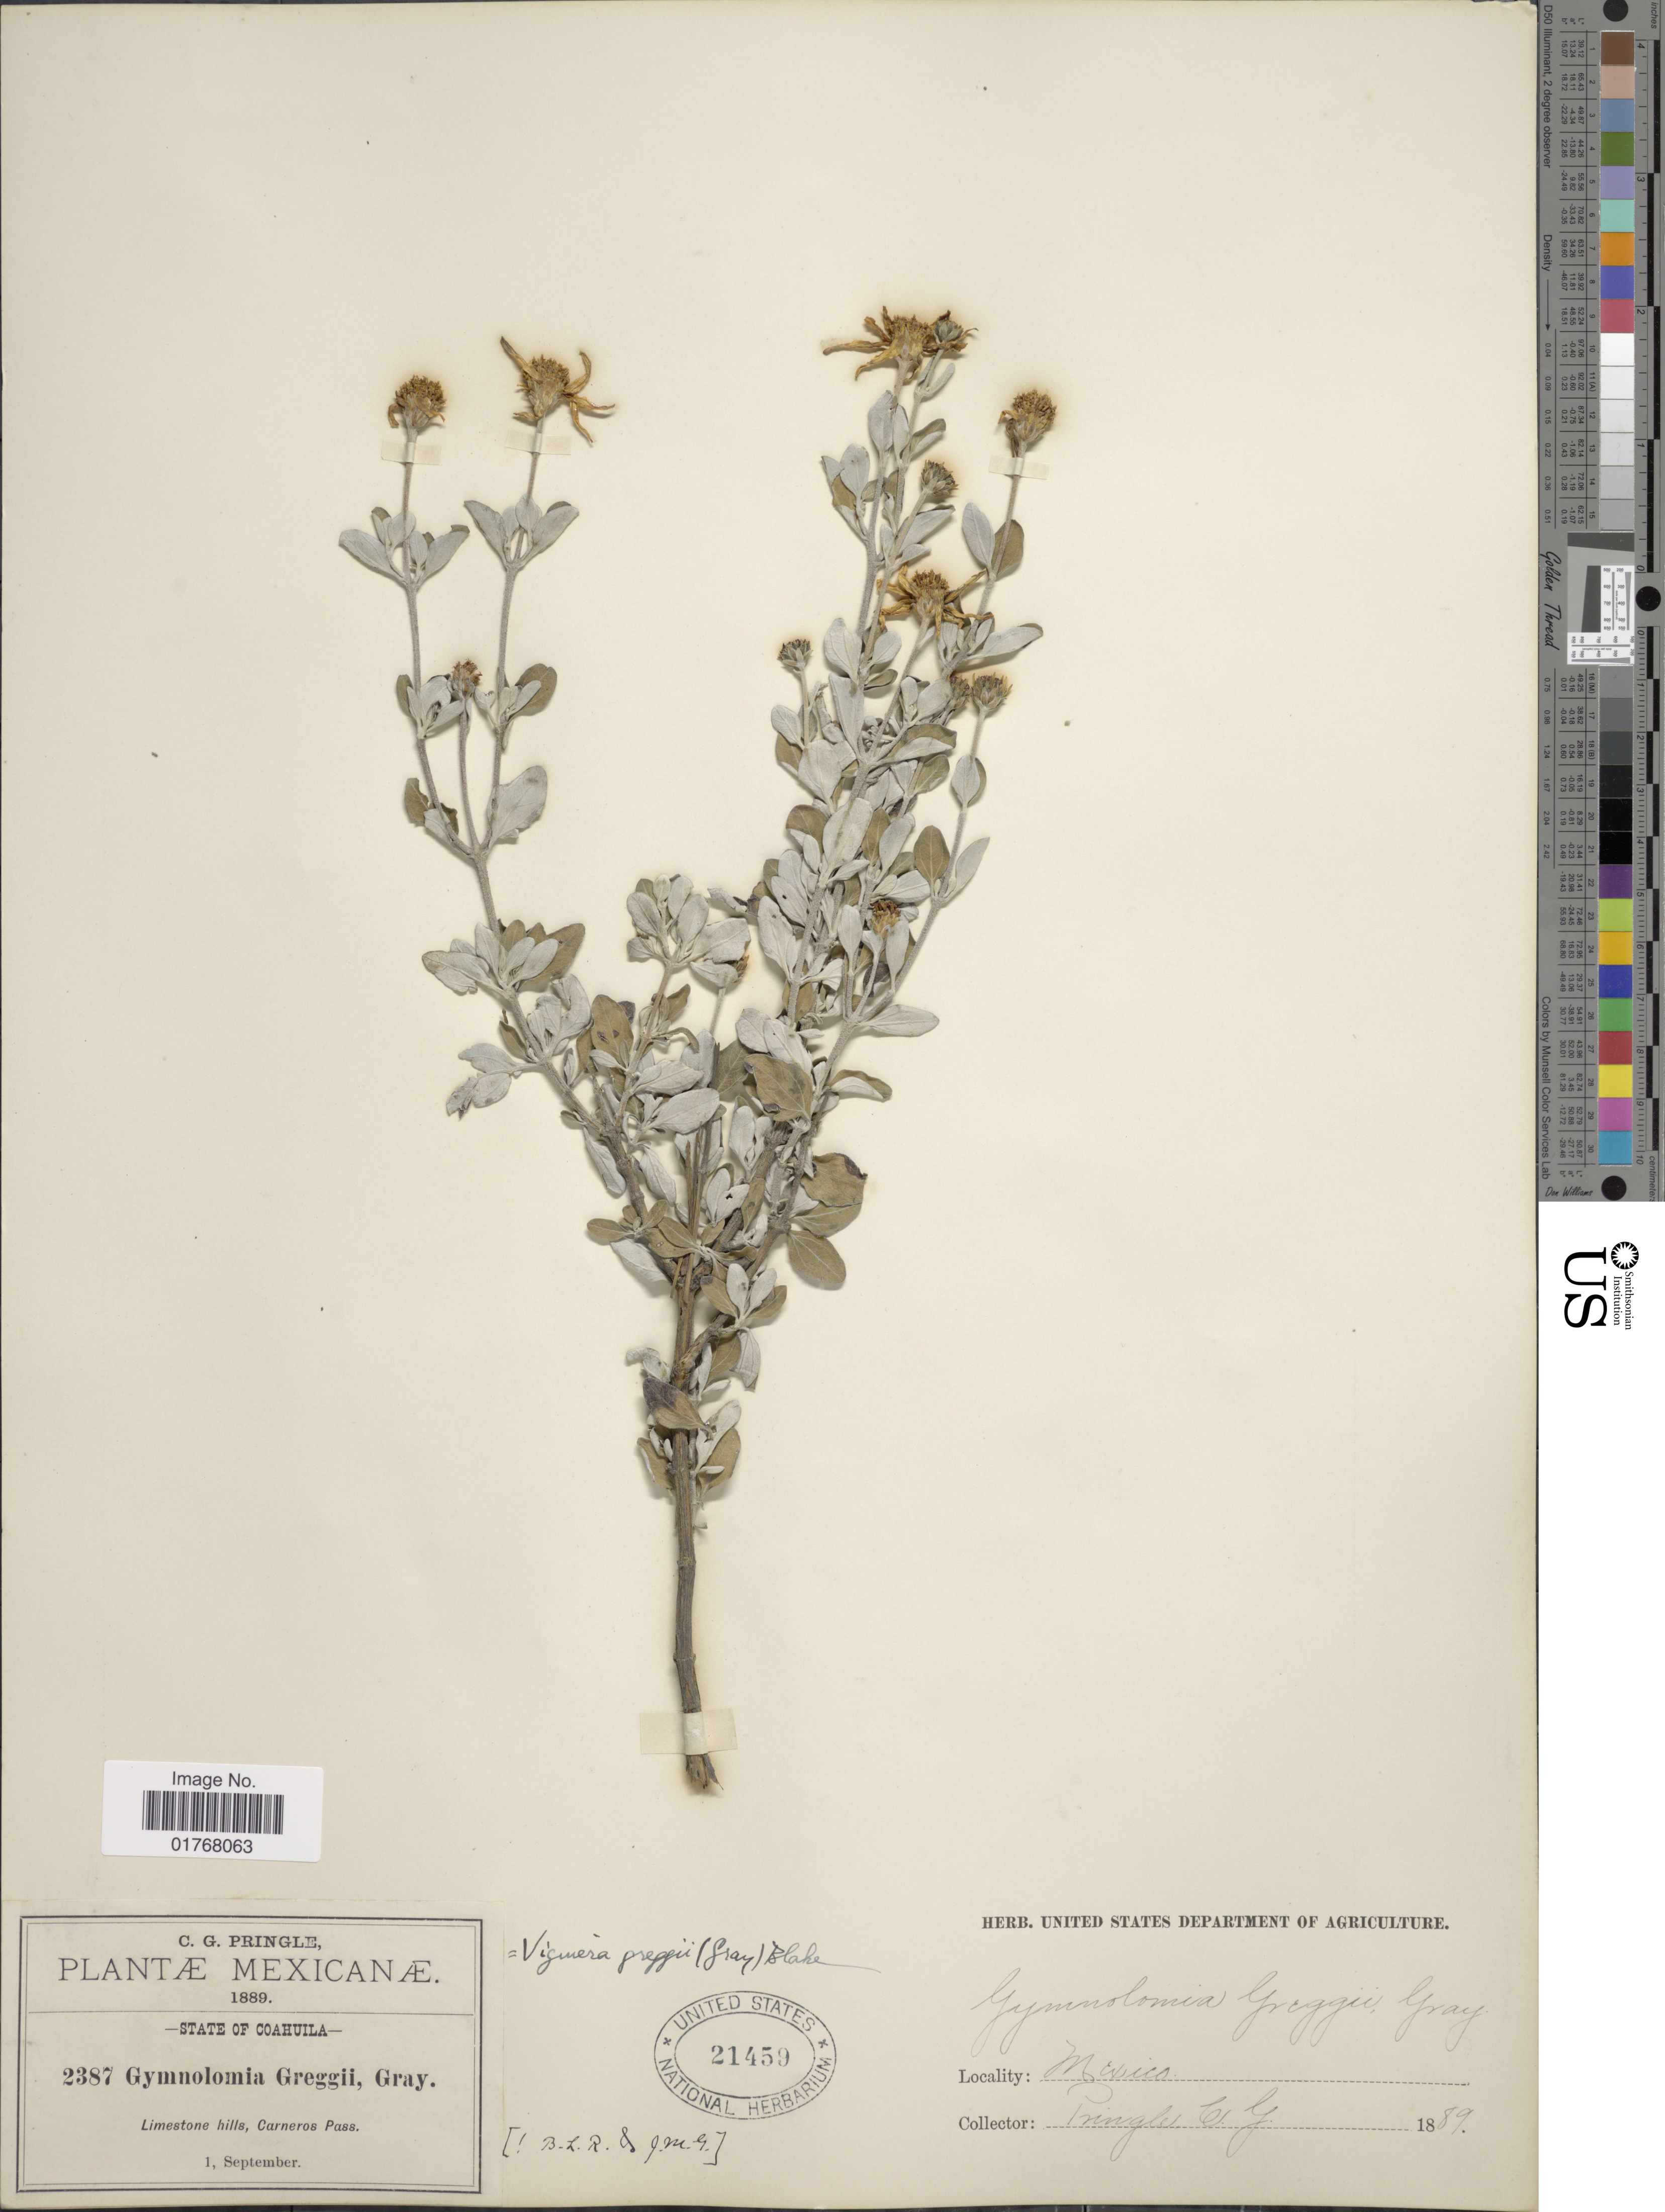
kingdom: Plantae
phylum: Tracheophyta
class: Magnoliopsida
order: Asterales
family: Asteraceae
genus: Viguiera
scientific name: Viguiera greggii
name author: (A. Gray) S.F. Blake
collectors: C. G. Pringle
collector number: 2387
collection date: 1889-09-01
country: Mexico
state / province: Coahuila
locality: Limestone hills, Carneros Pass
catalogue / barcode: US 21459